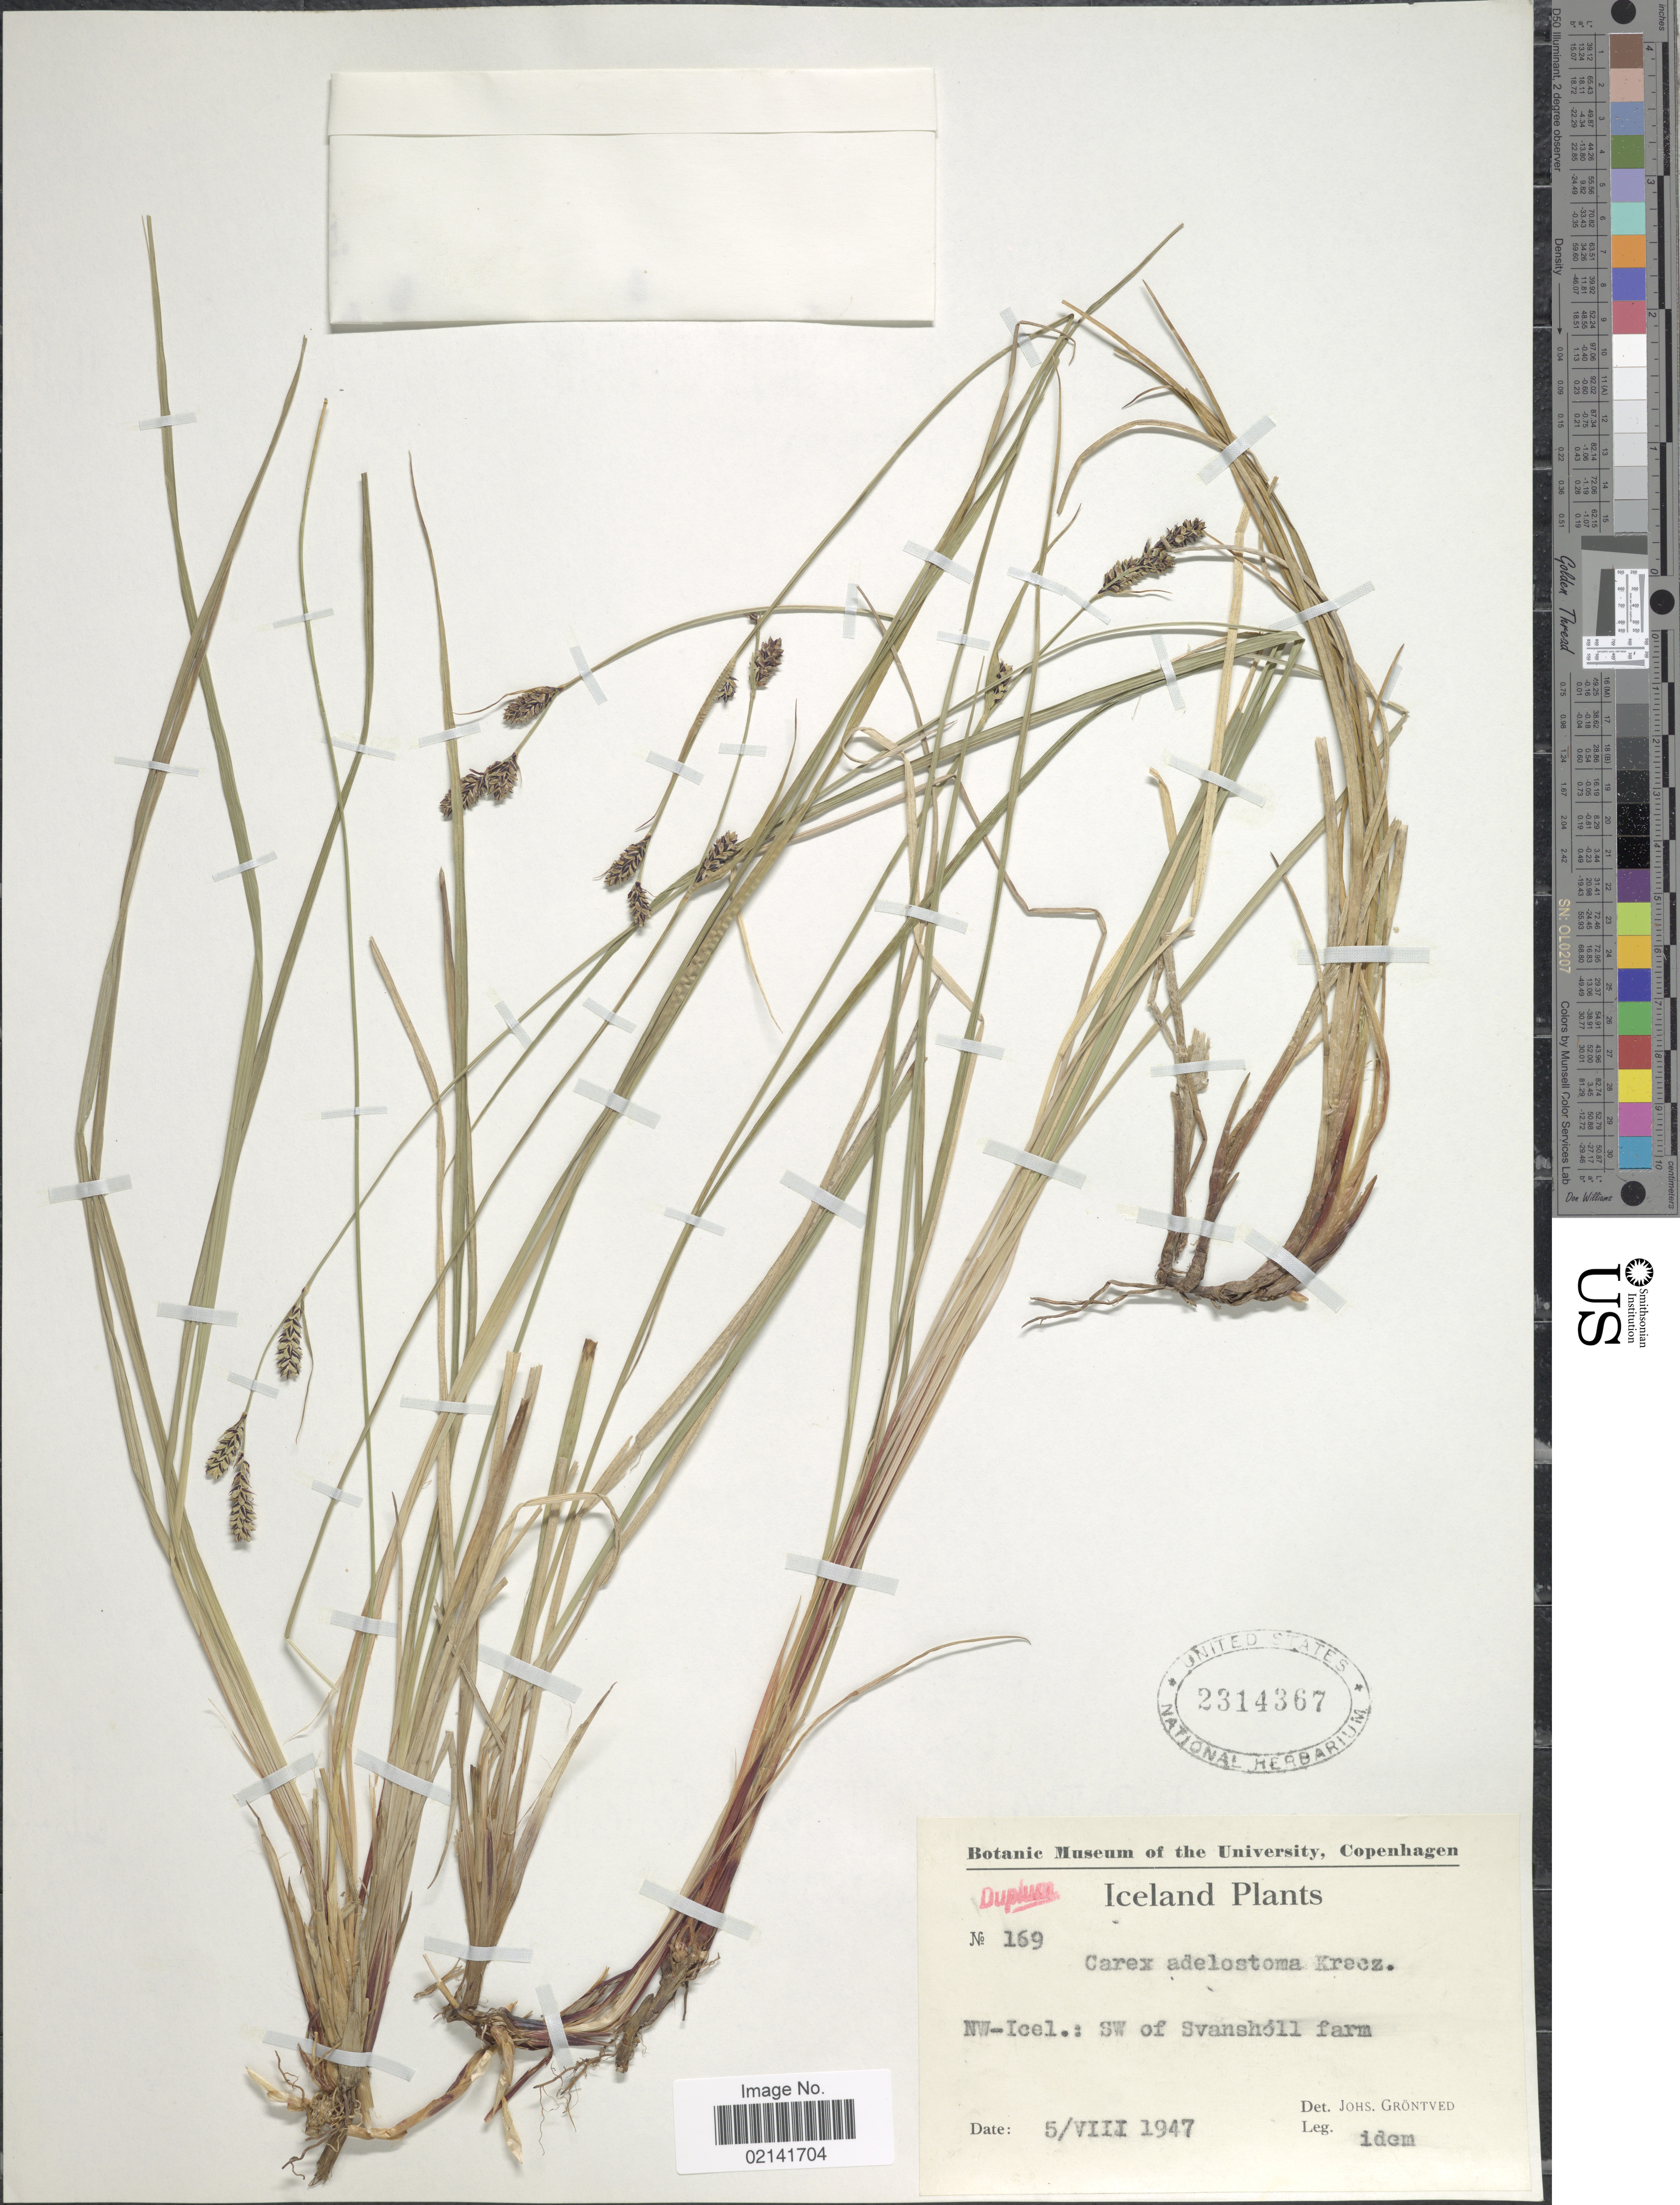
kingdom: Plantae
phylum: Tracheophyta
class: Liliopsida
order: Poales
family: Cyperaceae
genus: Carex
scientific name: Carex adelostoma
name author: V.I. Krecz.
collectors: J. Ball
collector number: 169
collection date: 1947-08-05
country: Iceland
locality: NW-Icel.: SW of Svansholl Farm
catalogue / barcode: US 2314367